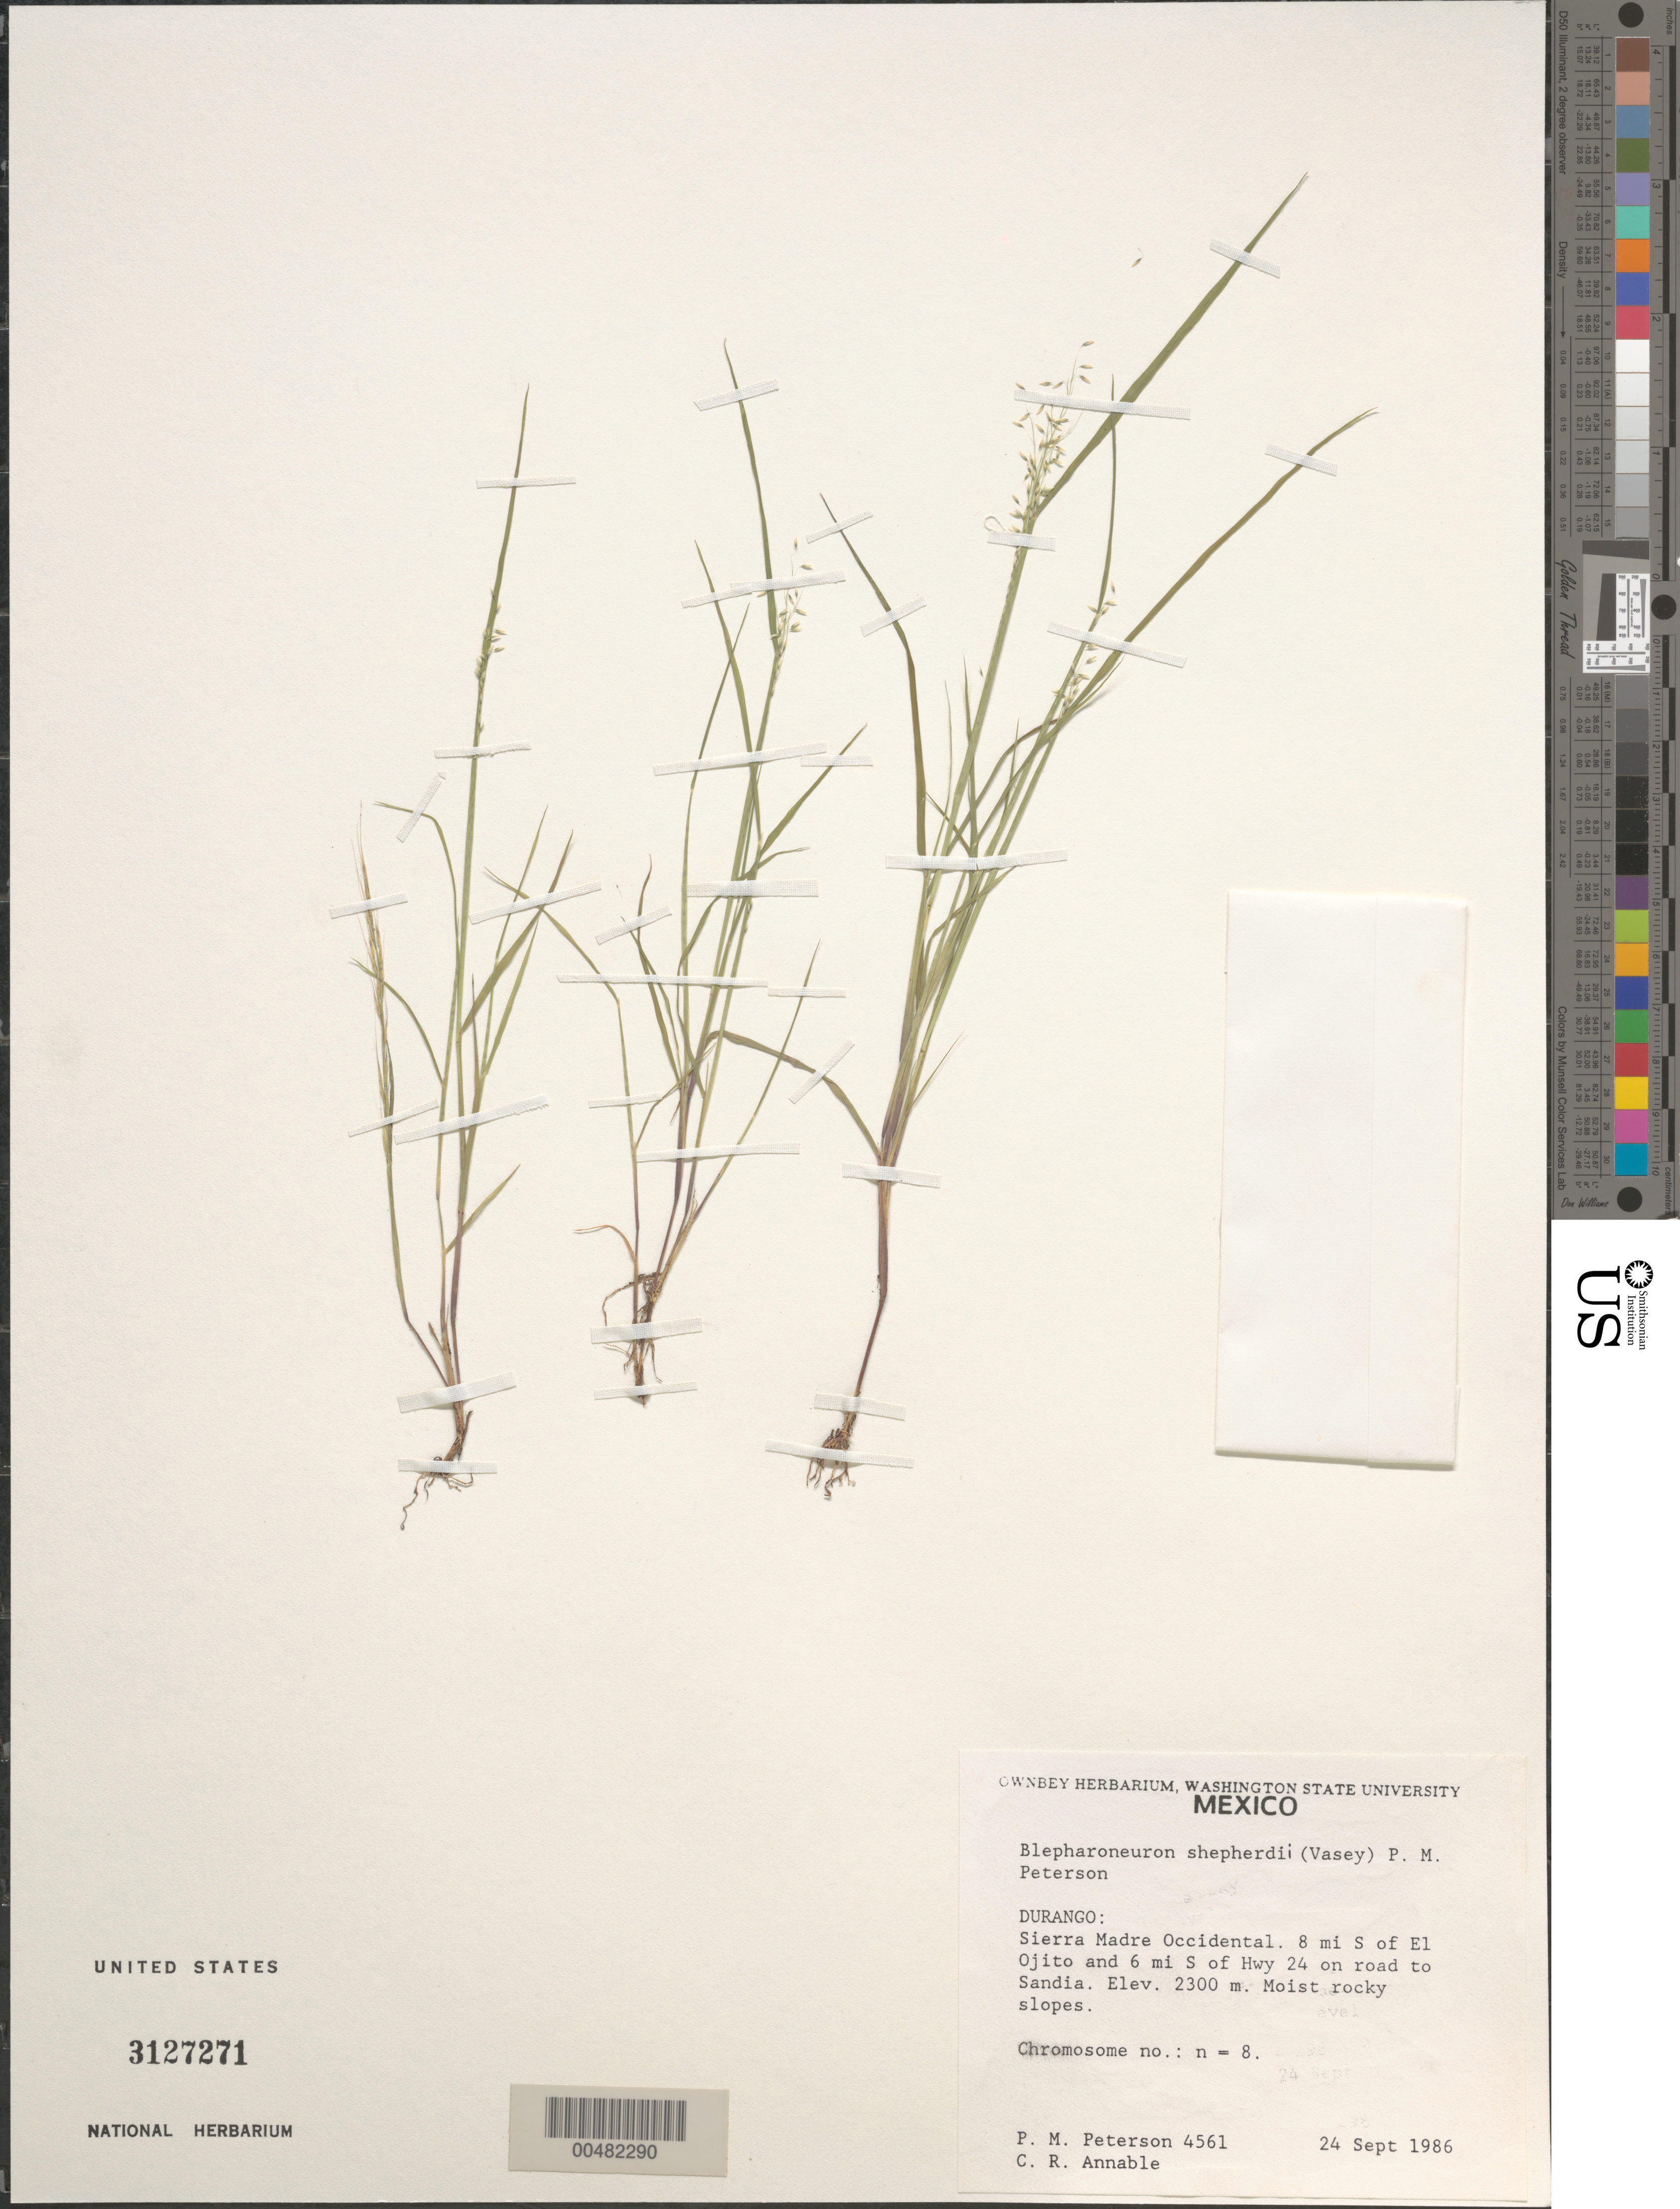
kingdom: Plantae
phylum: Tracheophyta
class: Liliopsida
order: Poales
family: Poaceae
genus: Blepharoneuron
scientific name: Blepharoneuron shepherdii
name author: (Vasey) P.M. Peterson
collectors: P. M. Peterson & C. R. Annable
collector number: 4561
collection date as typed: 24 Sep 1986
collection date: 1986-09-24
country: Mexico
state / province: Durango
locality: Sierra Madre Occidental, 8 mi S of El Ojito and 6 mi S of Hwy 24 on rd to Sandia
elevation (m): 2300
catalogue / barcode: US 3127271